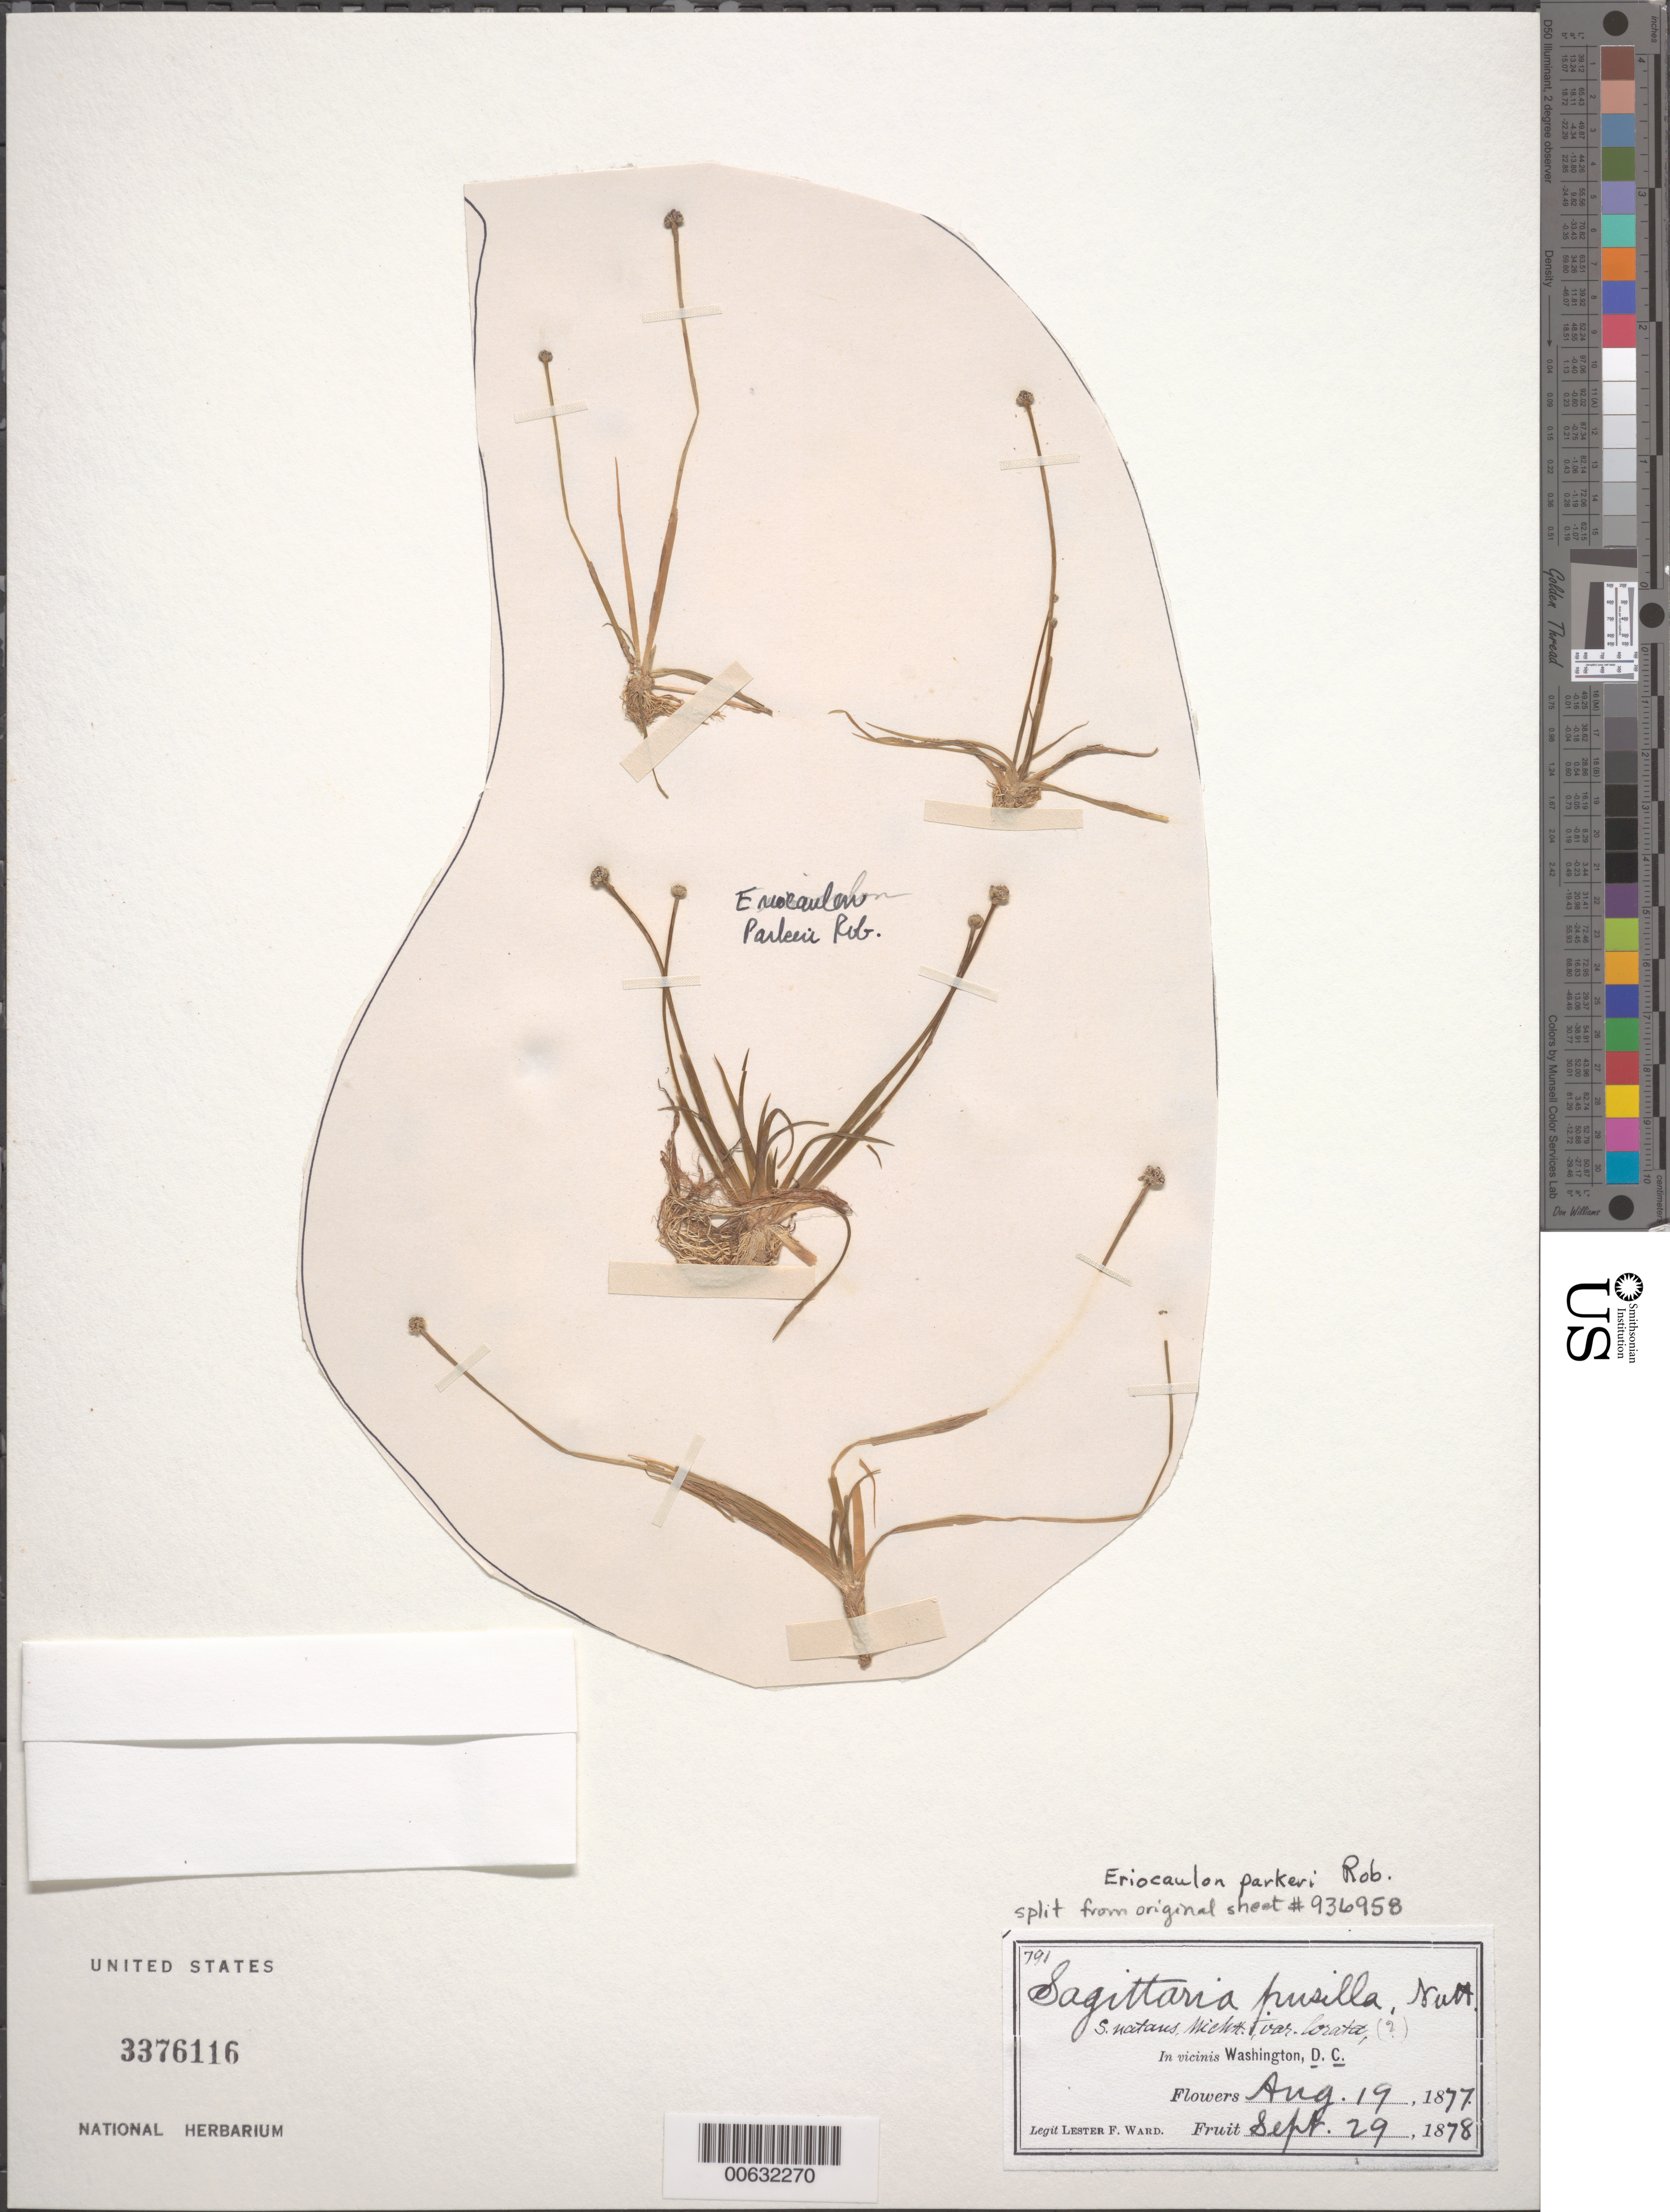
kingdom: Plantae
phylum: Tracheophyta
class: Liliopsida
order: Alismatales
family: Alismataceae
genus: Sagittaria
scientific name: Sagittaria pusilla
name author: Nutt.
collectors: L. F. Ward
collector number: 791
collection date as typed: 19 Aug 1877 and 29 Sep 1878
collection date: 1877-08-19,1878-09-29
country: United States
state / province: District of Columbia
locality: Washington, dc vicinity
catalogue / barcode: US 3376116